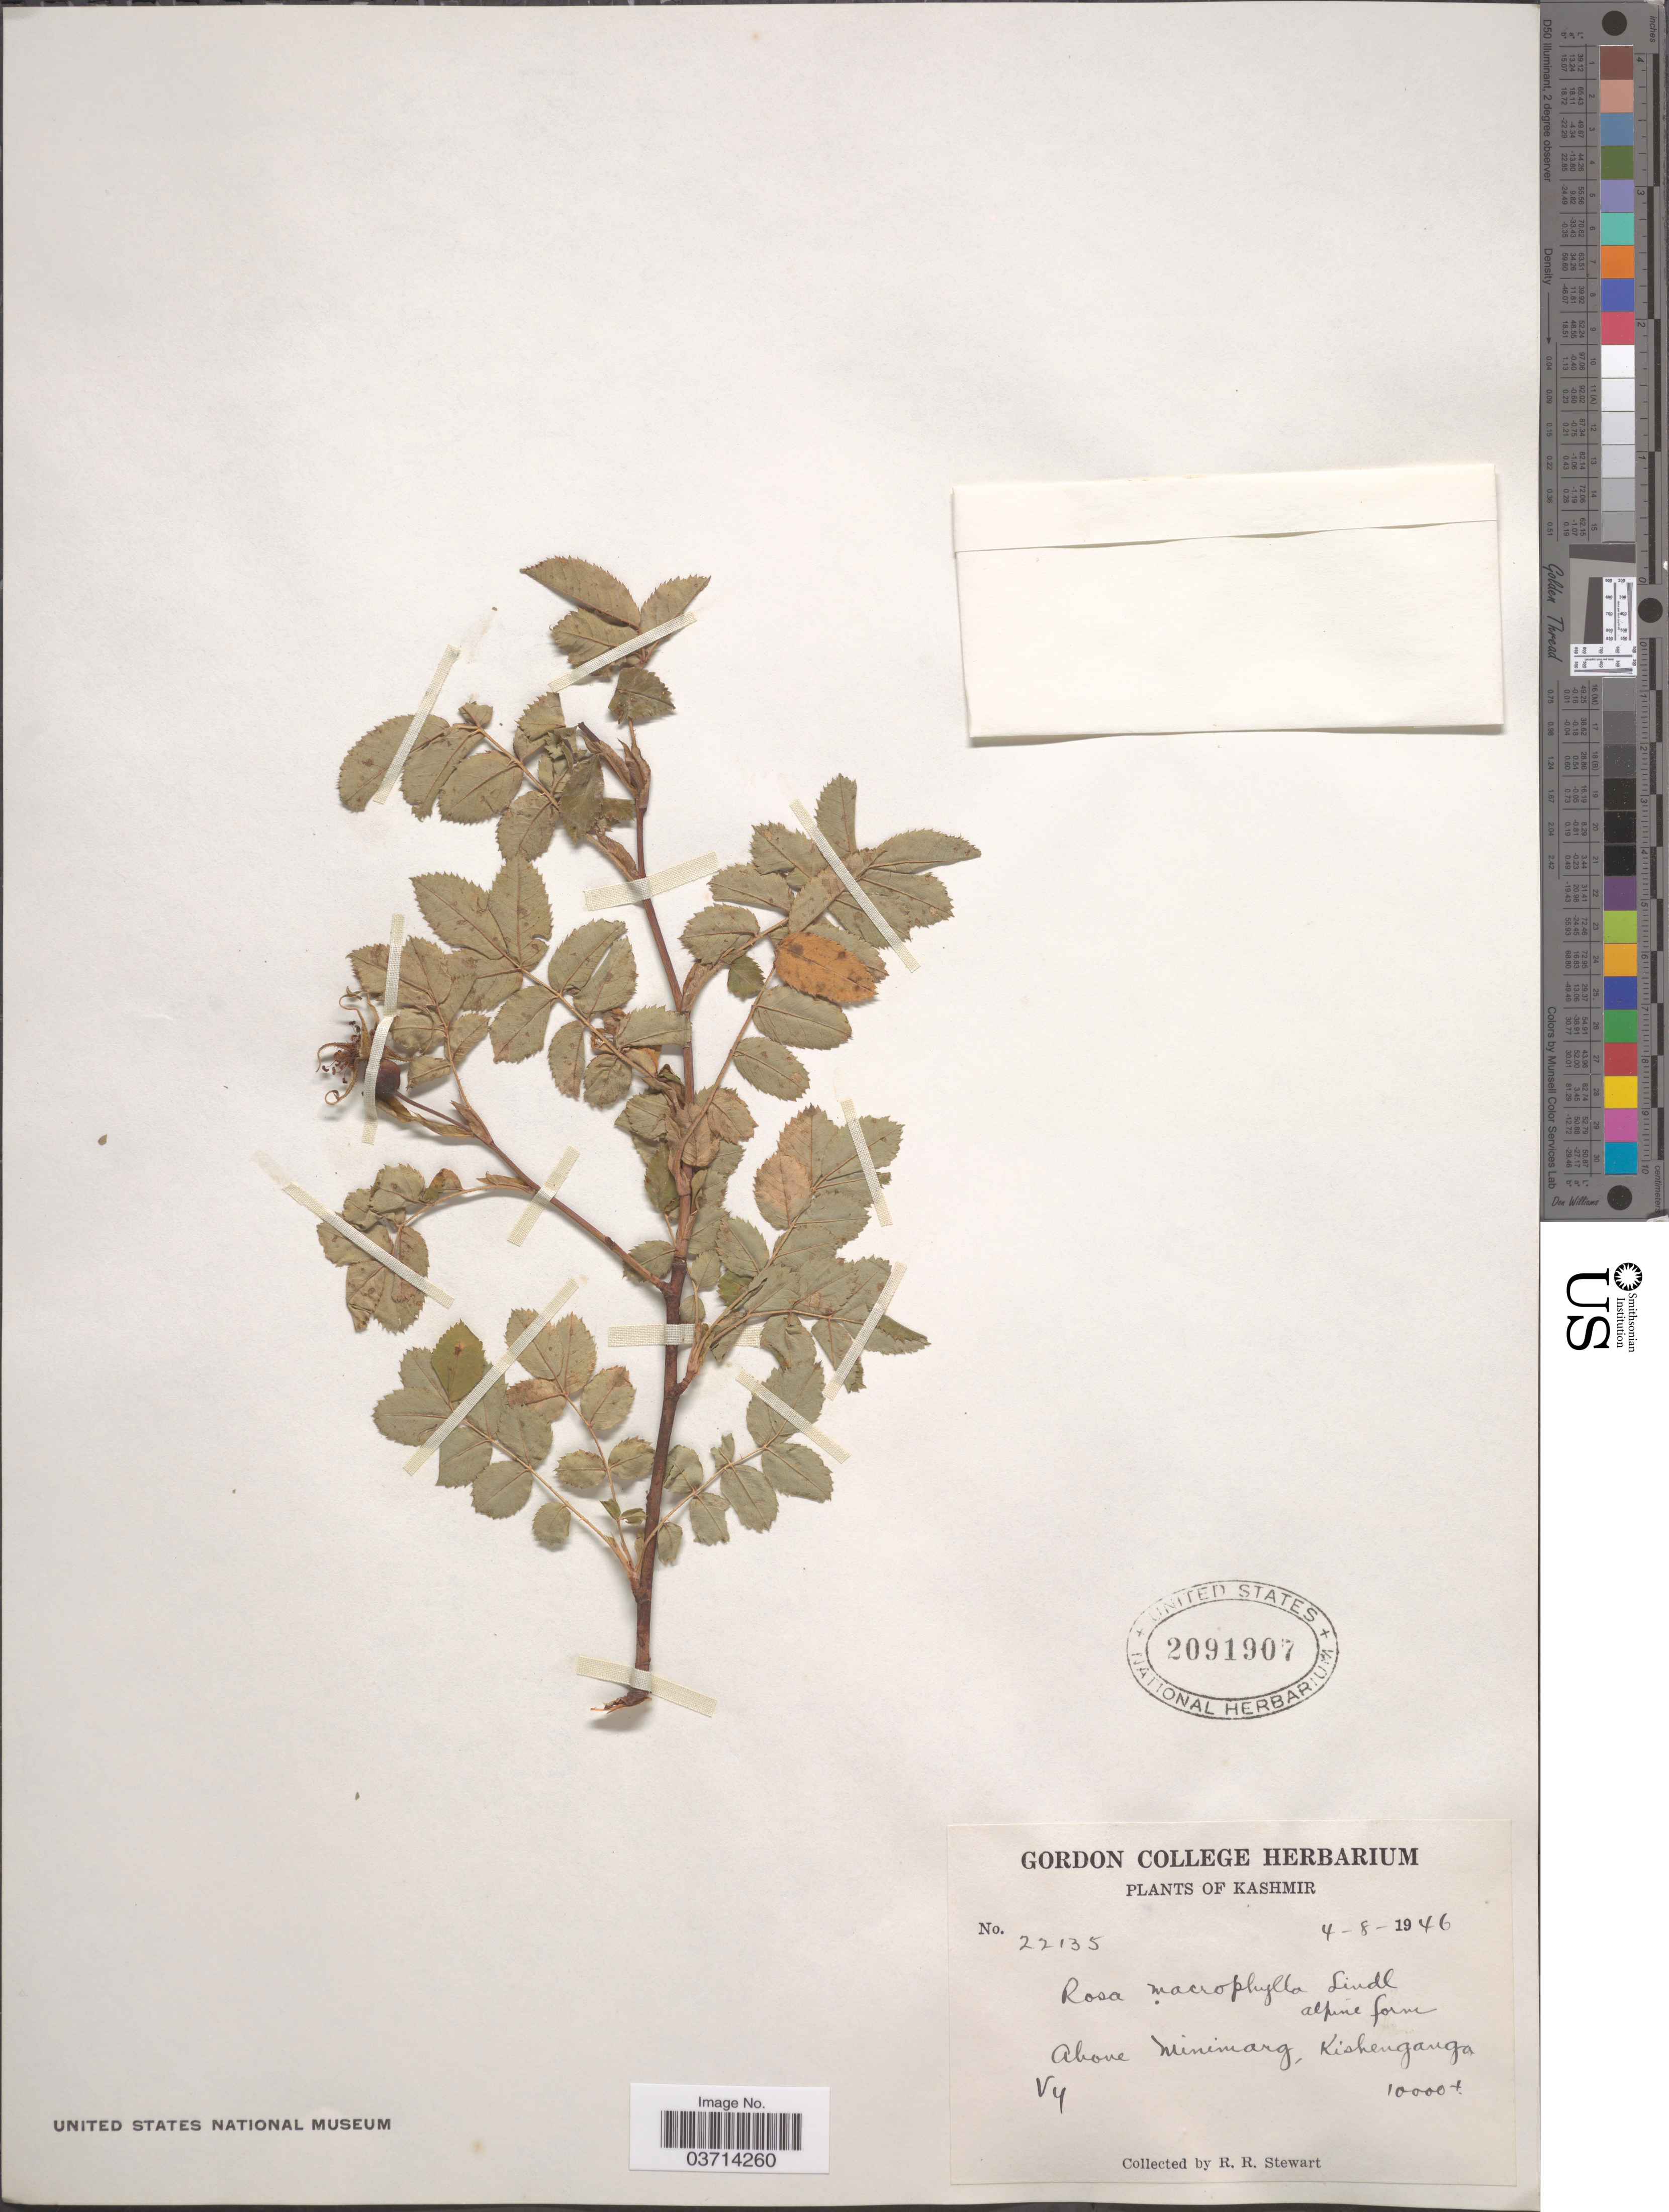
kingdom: Plantae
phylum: Tracheophyta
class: Magnoliopsida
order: Rosales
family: Rosaceae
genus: Rosa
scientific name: Rosa macrophylla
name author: Lindl.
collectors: R. Stewart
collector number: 22135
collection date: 1946-08-04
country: India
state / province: Jammu and Kashmir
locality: Kashmir. Above Minimarg, Kishenganga.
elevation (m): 3048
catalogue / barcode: US 2091907